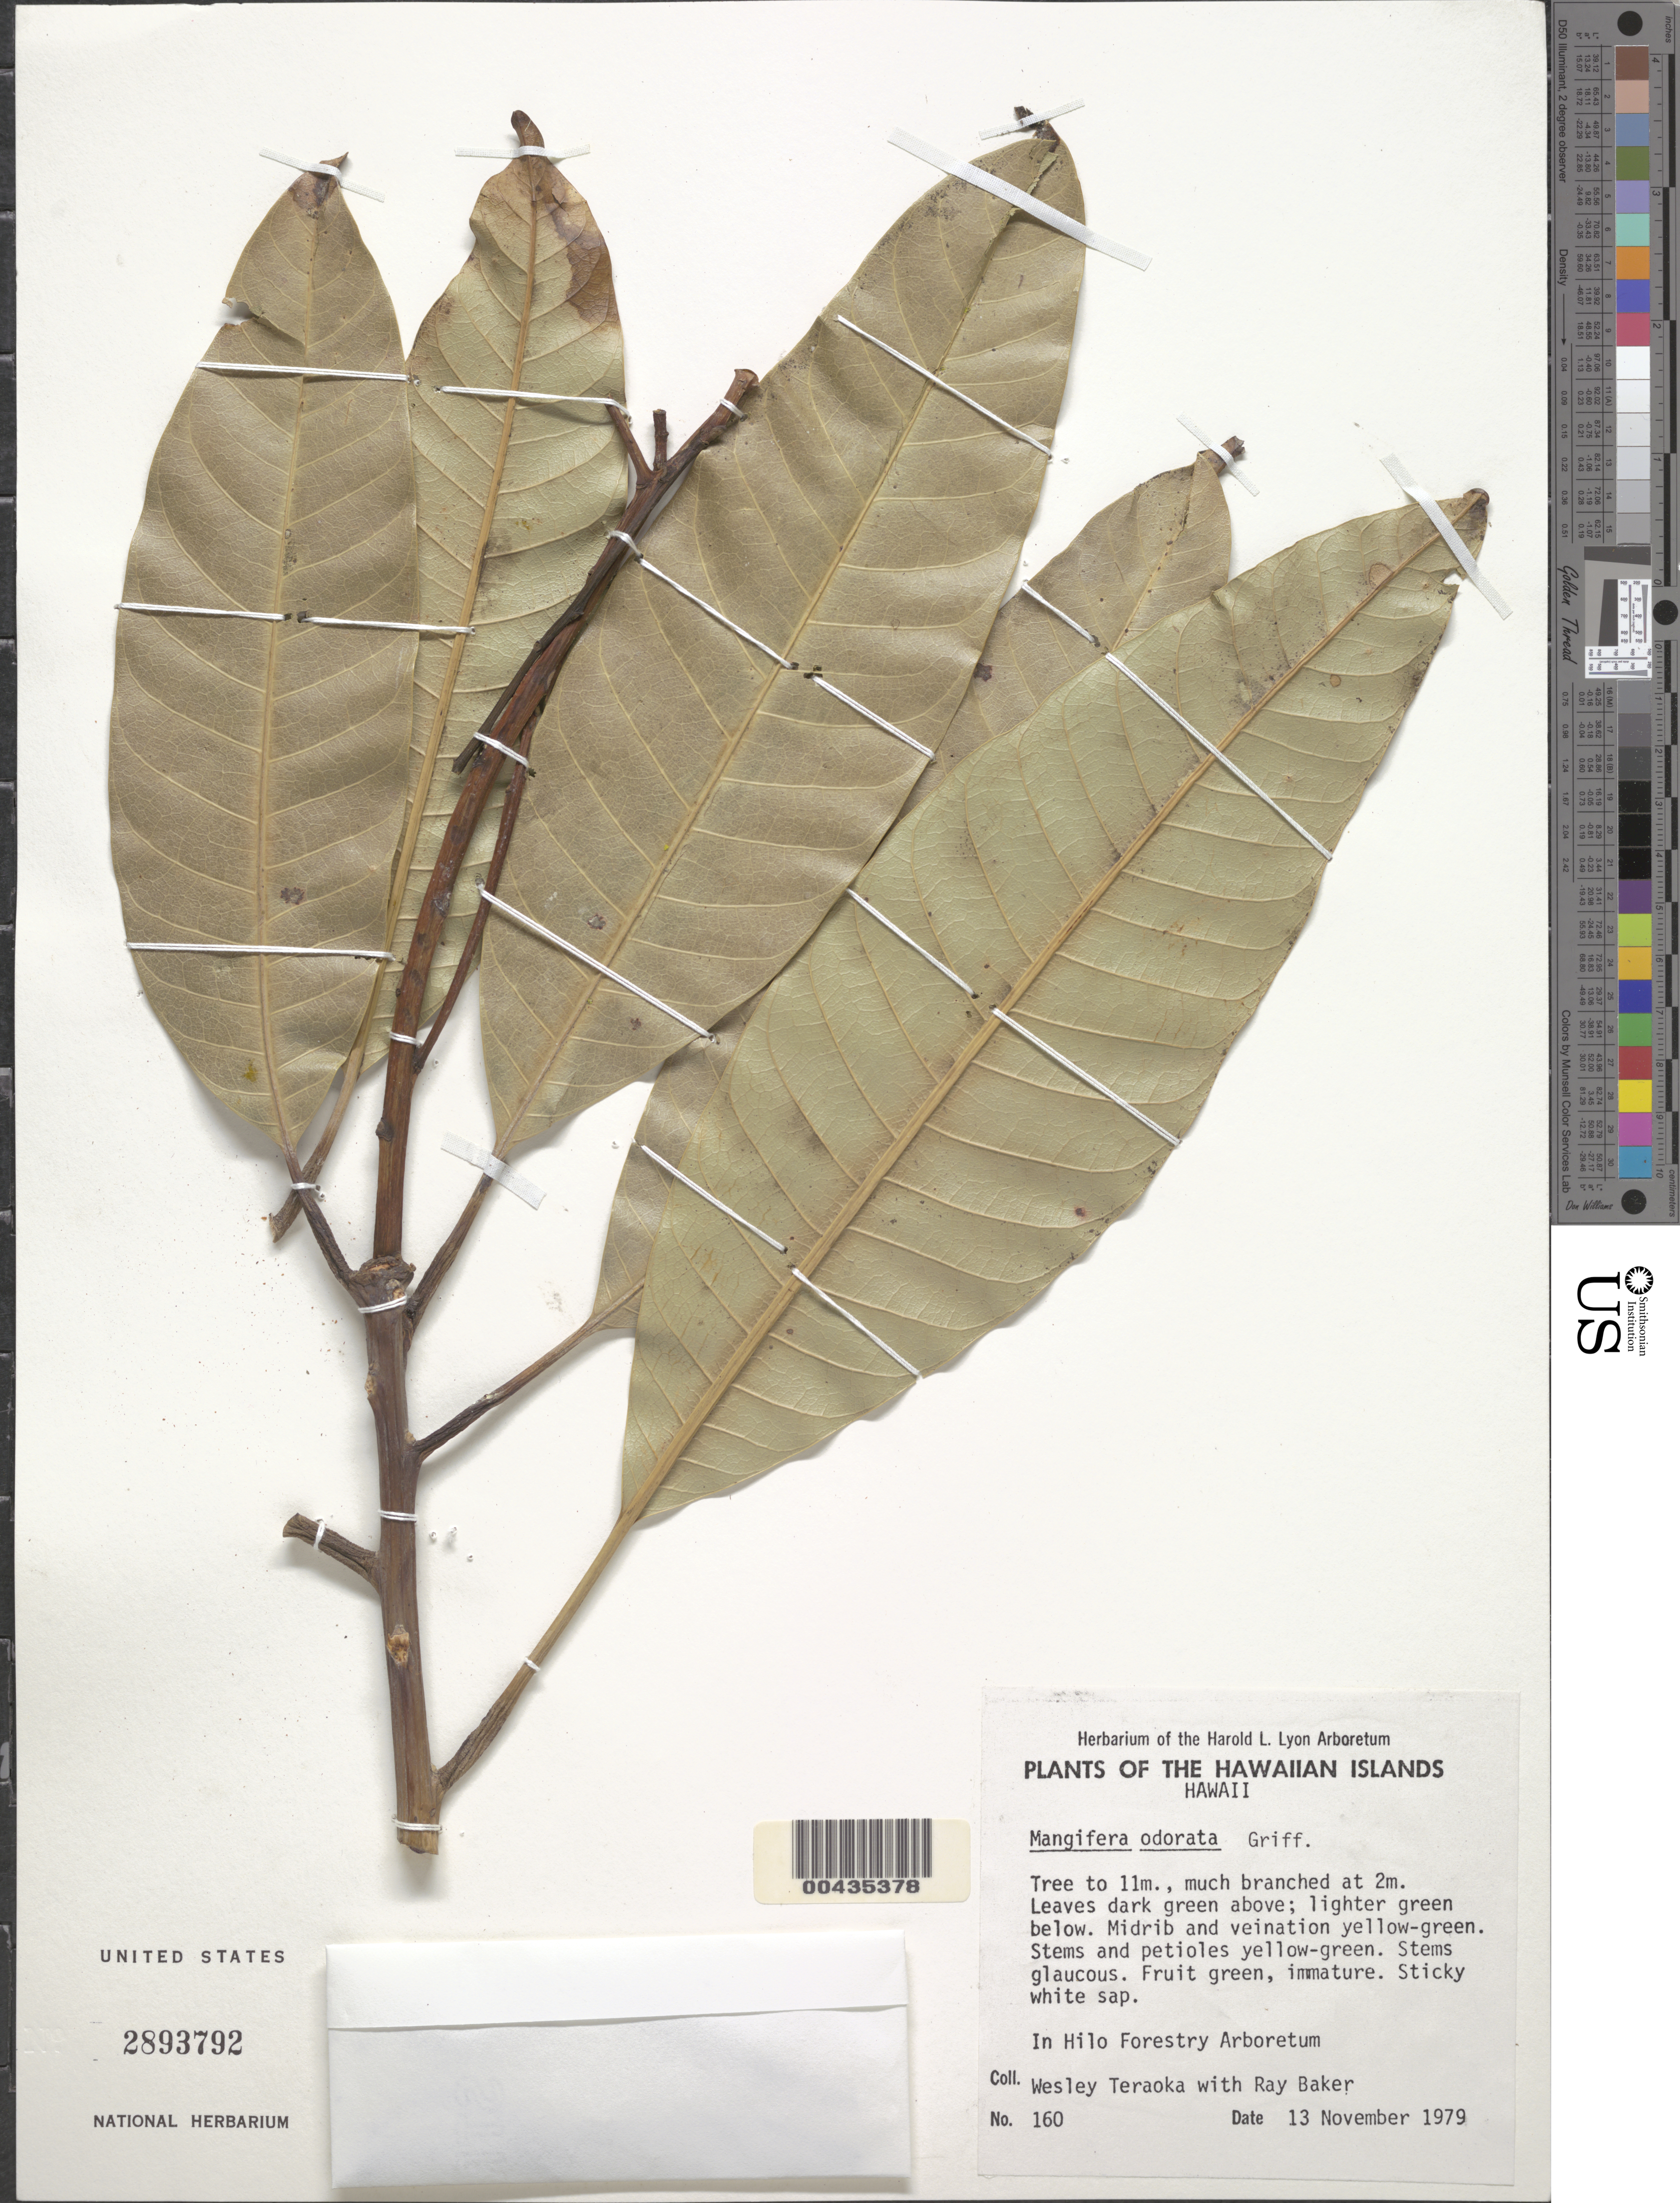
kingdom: Plantae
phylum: Tracheophyta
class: Magnoliopsida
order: Sapindales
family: Anacardiaceae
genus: Mangifera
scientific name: Mangifera odorata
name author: Griff.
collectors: W. Teraoka & R. T. Baker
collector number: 160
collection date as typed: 13 Nov 1979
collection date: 1979-11-13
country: United States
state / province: Hawaii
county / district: Hawaii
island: Hawaii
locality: In Hilo Forestry Arboretum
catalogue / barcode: US 2893792